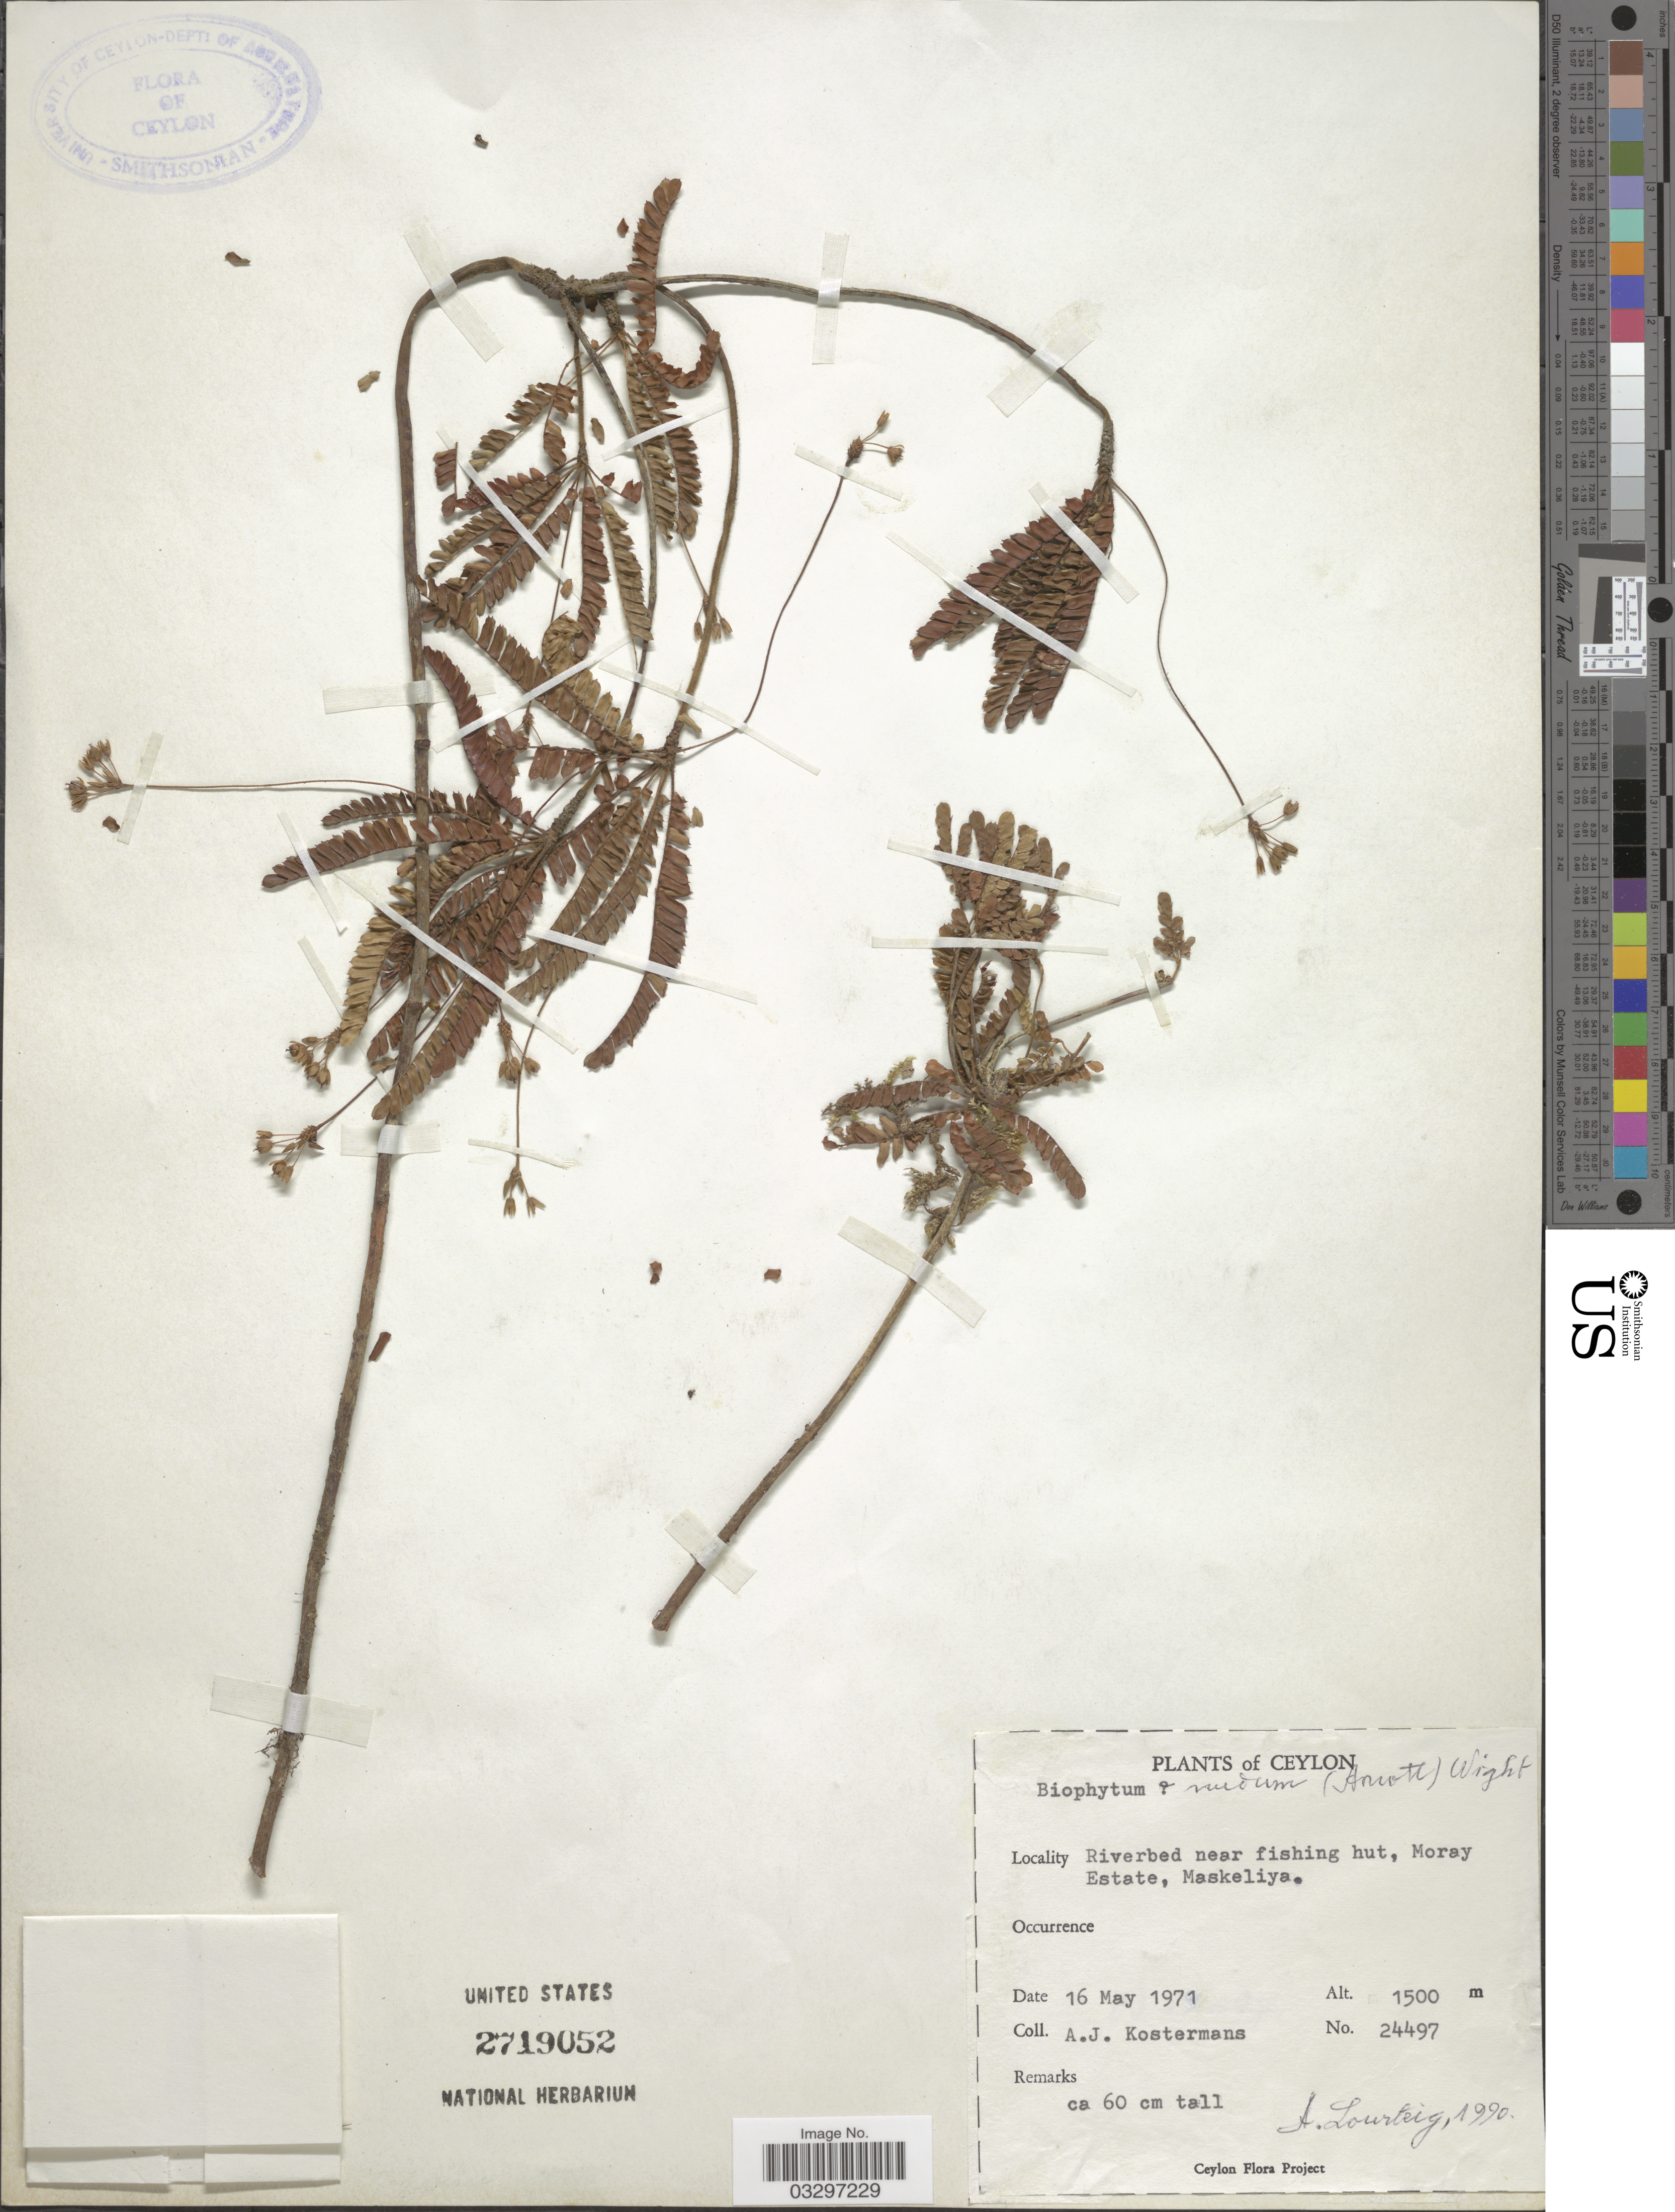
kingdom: Plantae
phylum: Tracheophyta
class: Magnoliopsida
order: Oxalidales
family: Oxalidaceae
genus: Biophytum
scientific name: Biophytum nudum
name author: (Arn.) Wight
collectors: A. J. G. Kostermans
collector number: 24497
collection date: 1971-05-16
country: Sri Lanka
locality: Ceylon. Riverbed near fishing hut, Moray Estate, Maskeliya.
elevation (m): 1500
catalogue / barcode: US 2719052